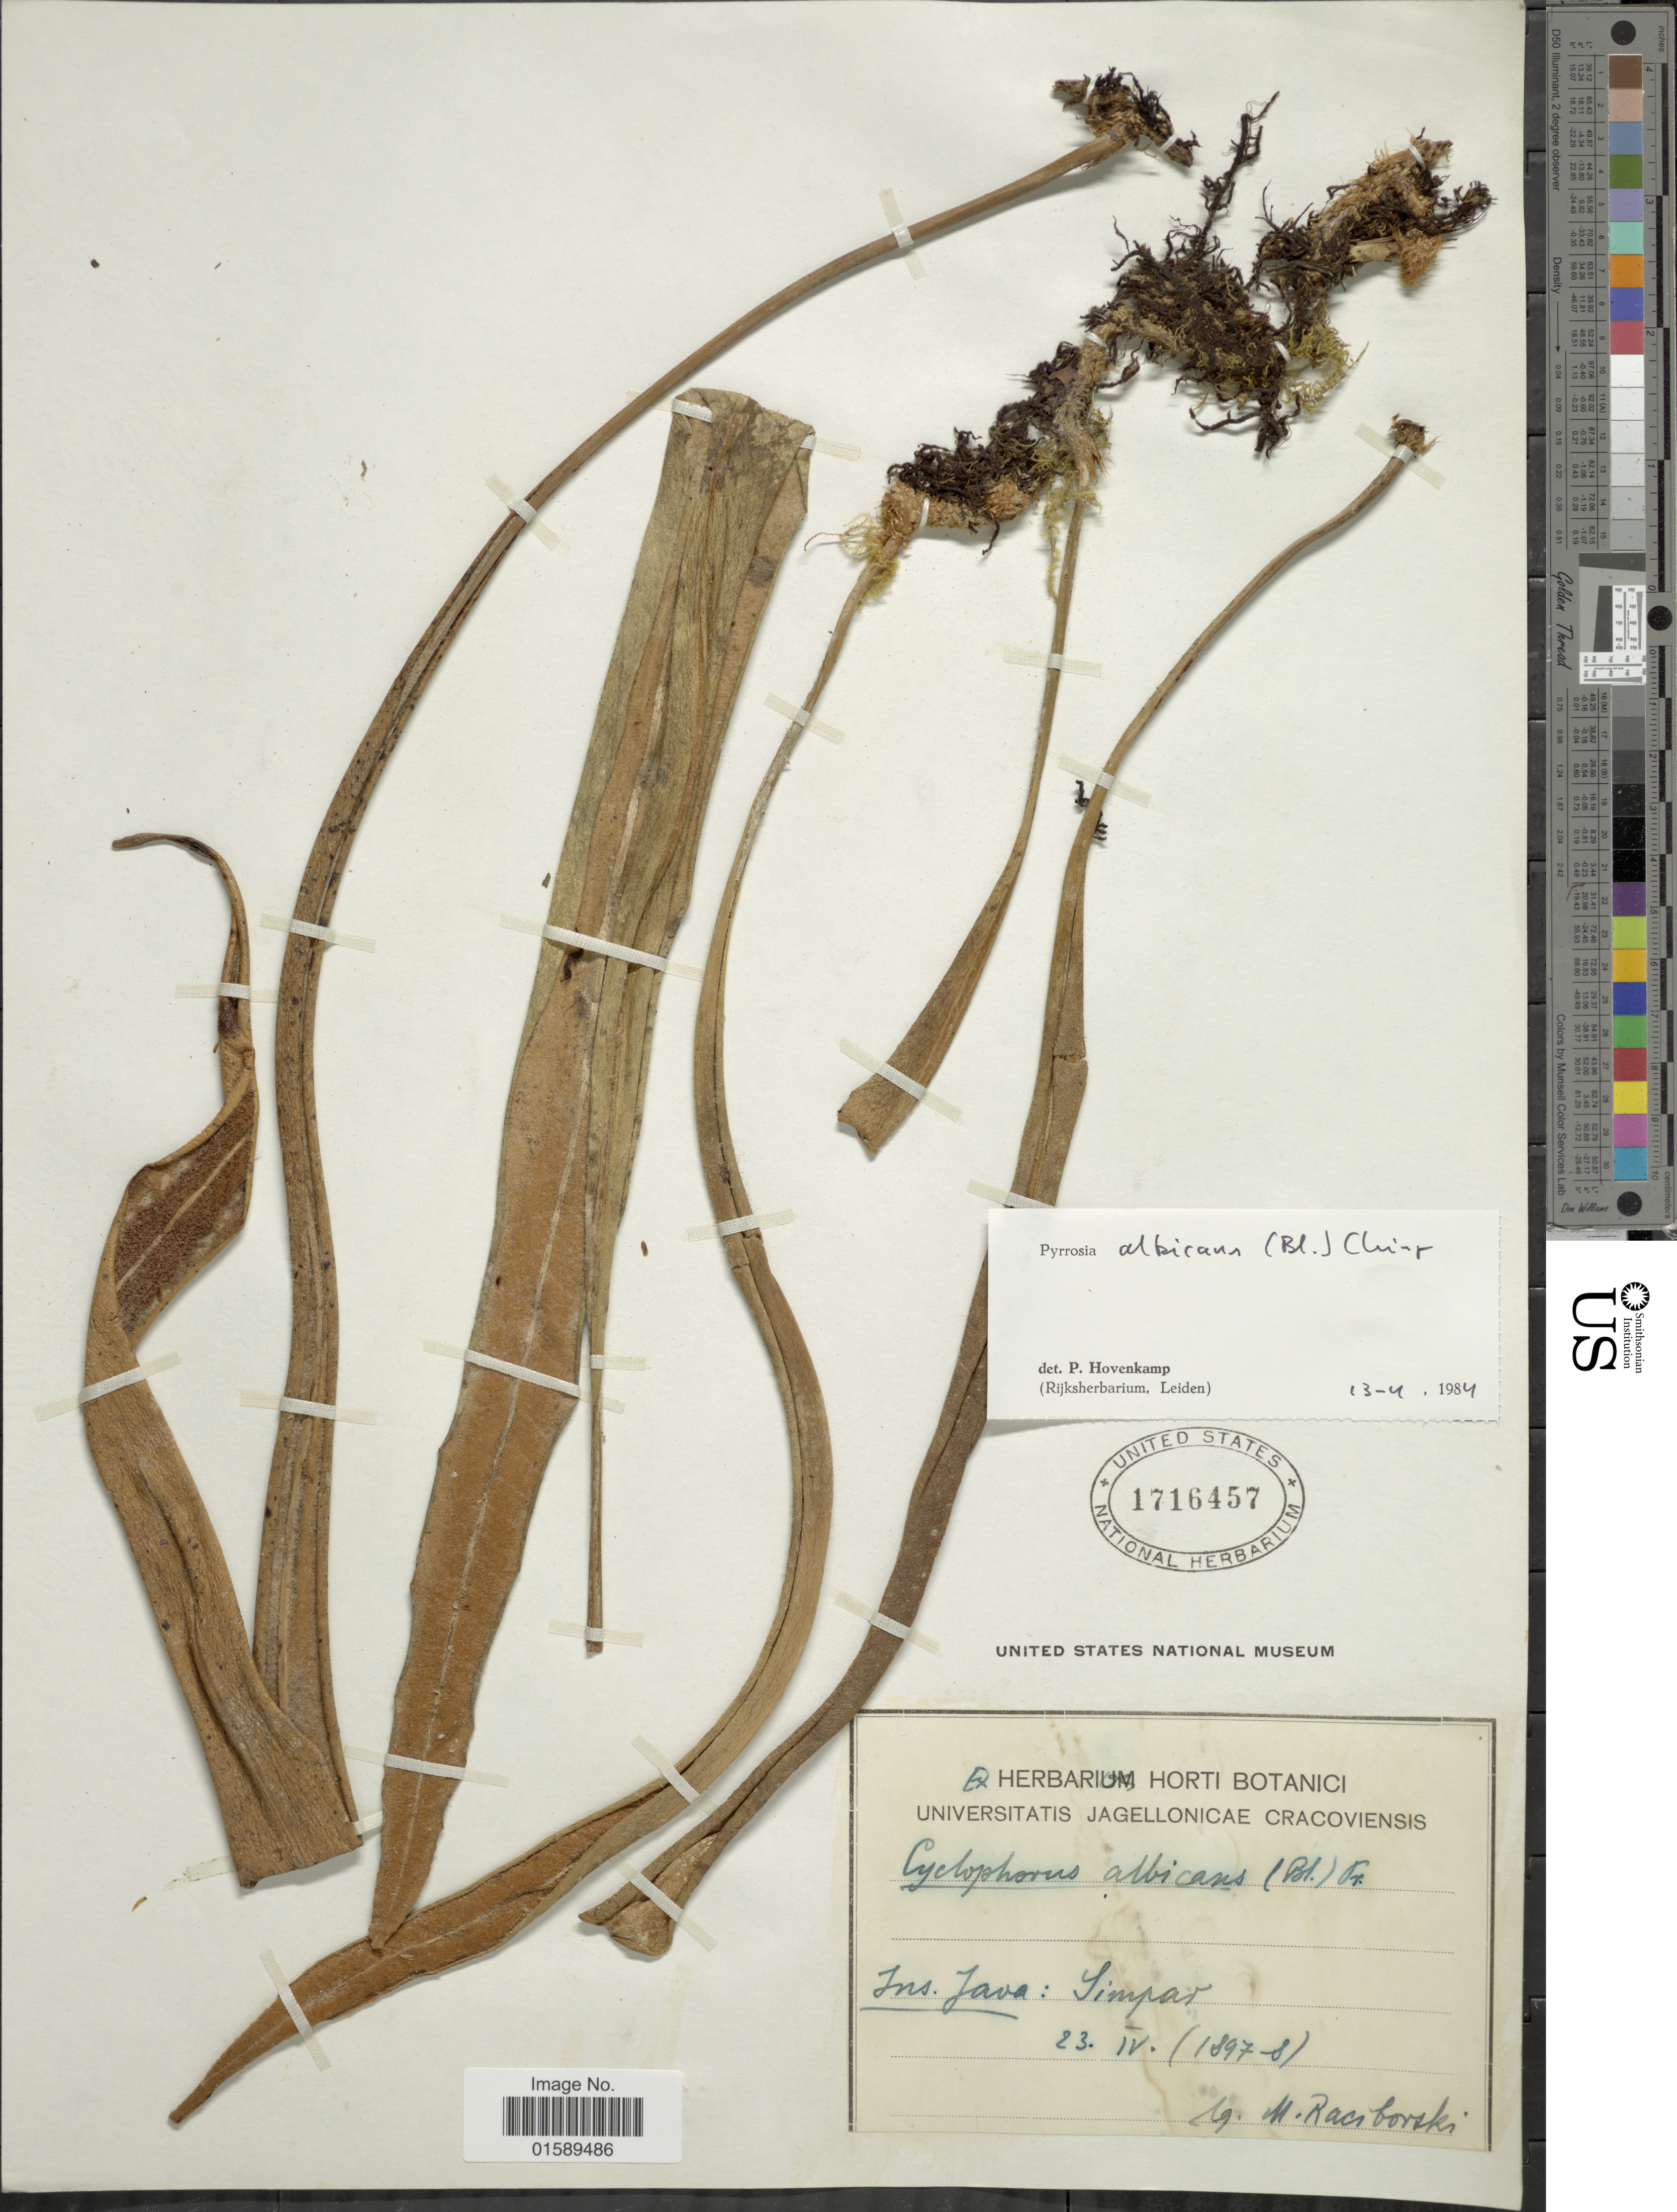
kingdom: Plantae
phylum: Tracheophyta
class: Polypodiopsida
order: Polypodiales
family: Polypodiaceae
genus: Pyrrosia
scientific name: Pyrrosia albicans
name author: (Blume) Ching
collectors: M. Raciborski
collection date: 1897-04-23/1898-04-23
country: Indonesia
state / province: Java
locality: Ins. Java; Simpar.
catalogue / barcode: US 1716457